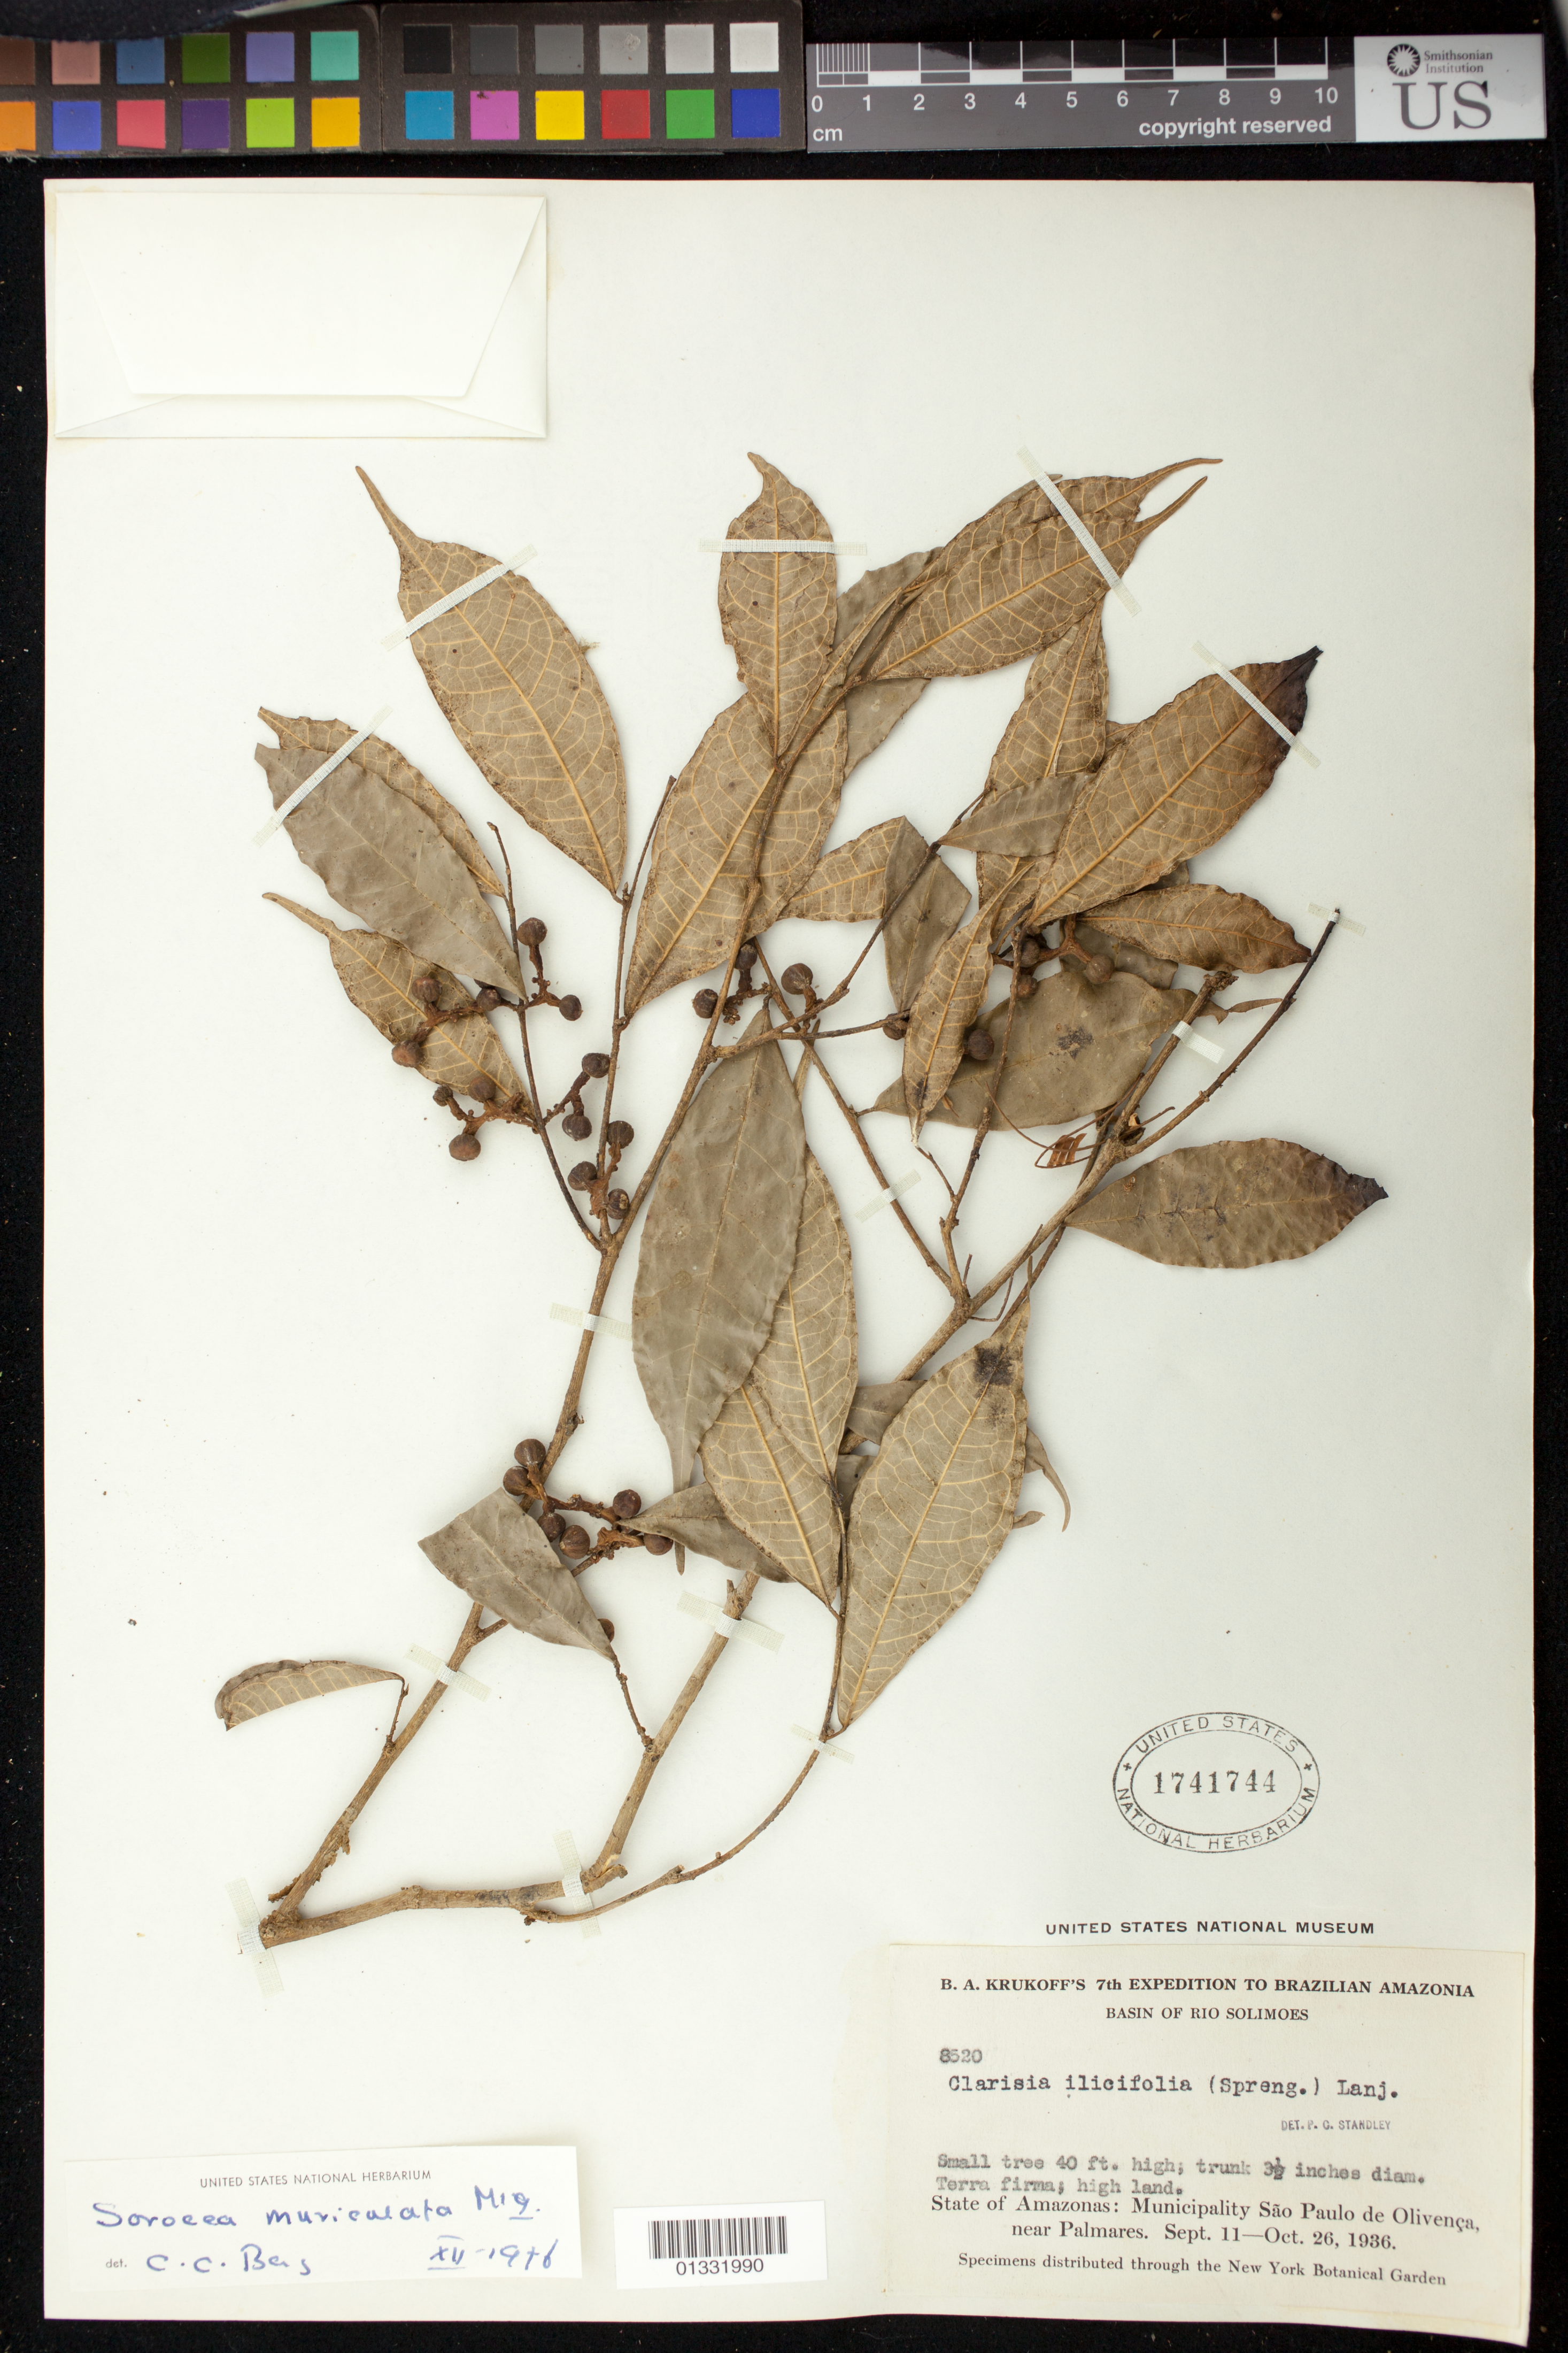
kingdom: Plantae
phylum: Tracheophyta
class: Magnoliopsida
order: Rosales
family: Moraceae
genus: Sorocea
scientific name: Sorocea muriculata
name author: Miq.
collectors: B. A. Krukoff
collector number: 8520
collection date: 1936-09-11/1936-10-26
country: Brazil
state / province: Amazonas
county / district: São Paulo de Olivença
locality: Near Palmares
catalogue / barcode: US 1741744